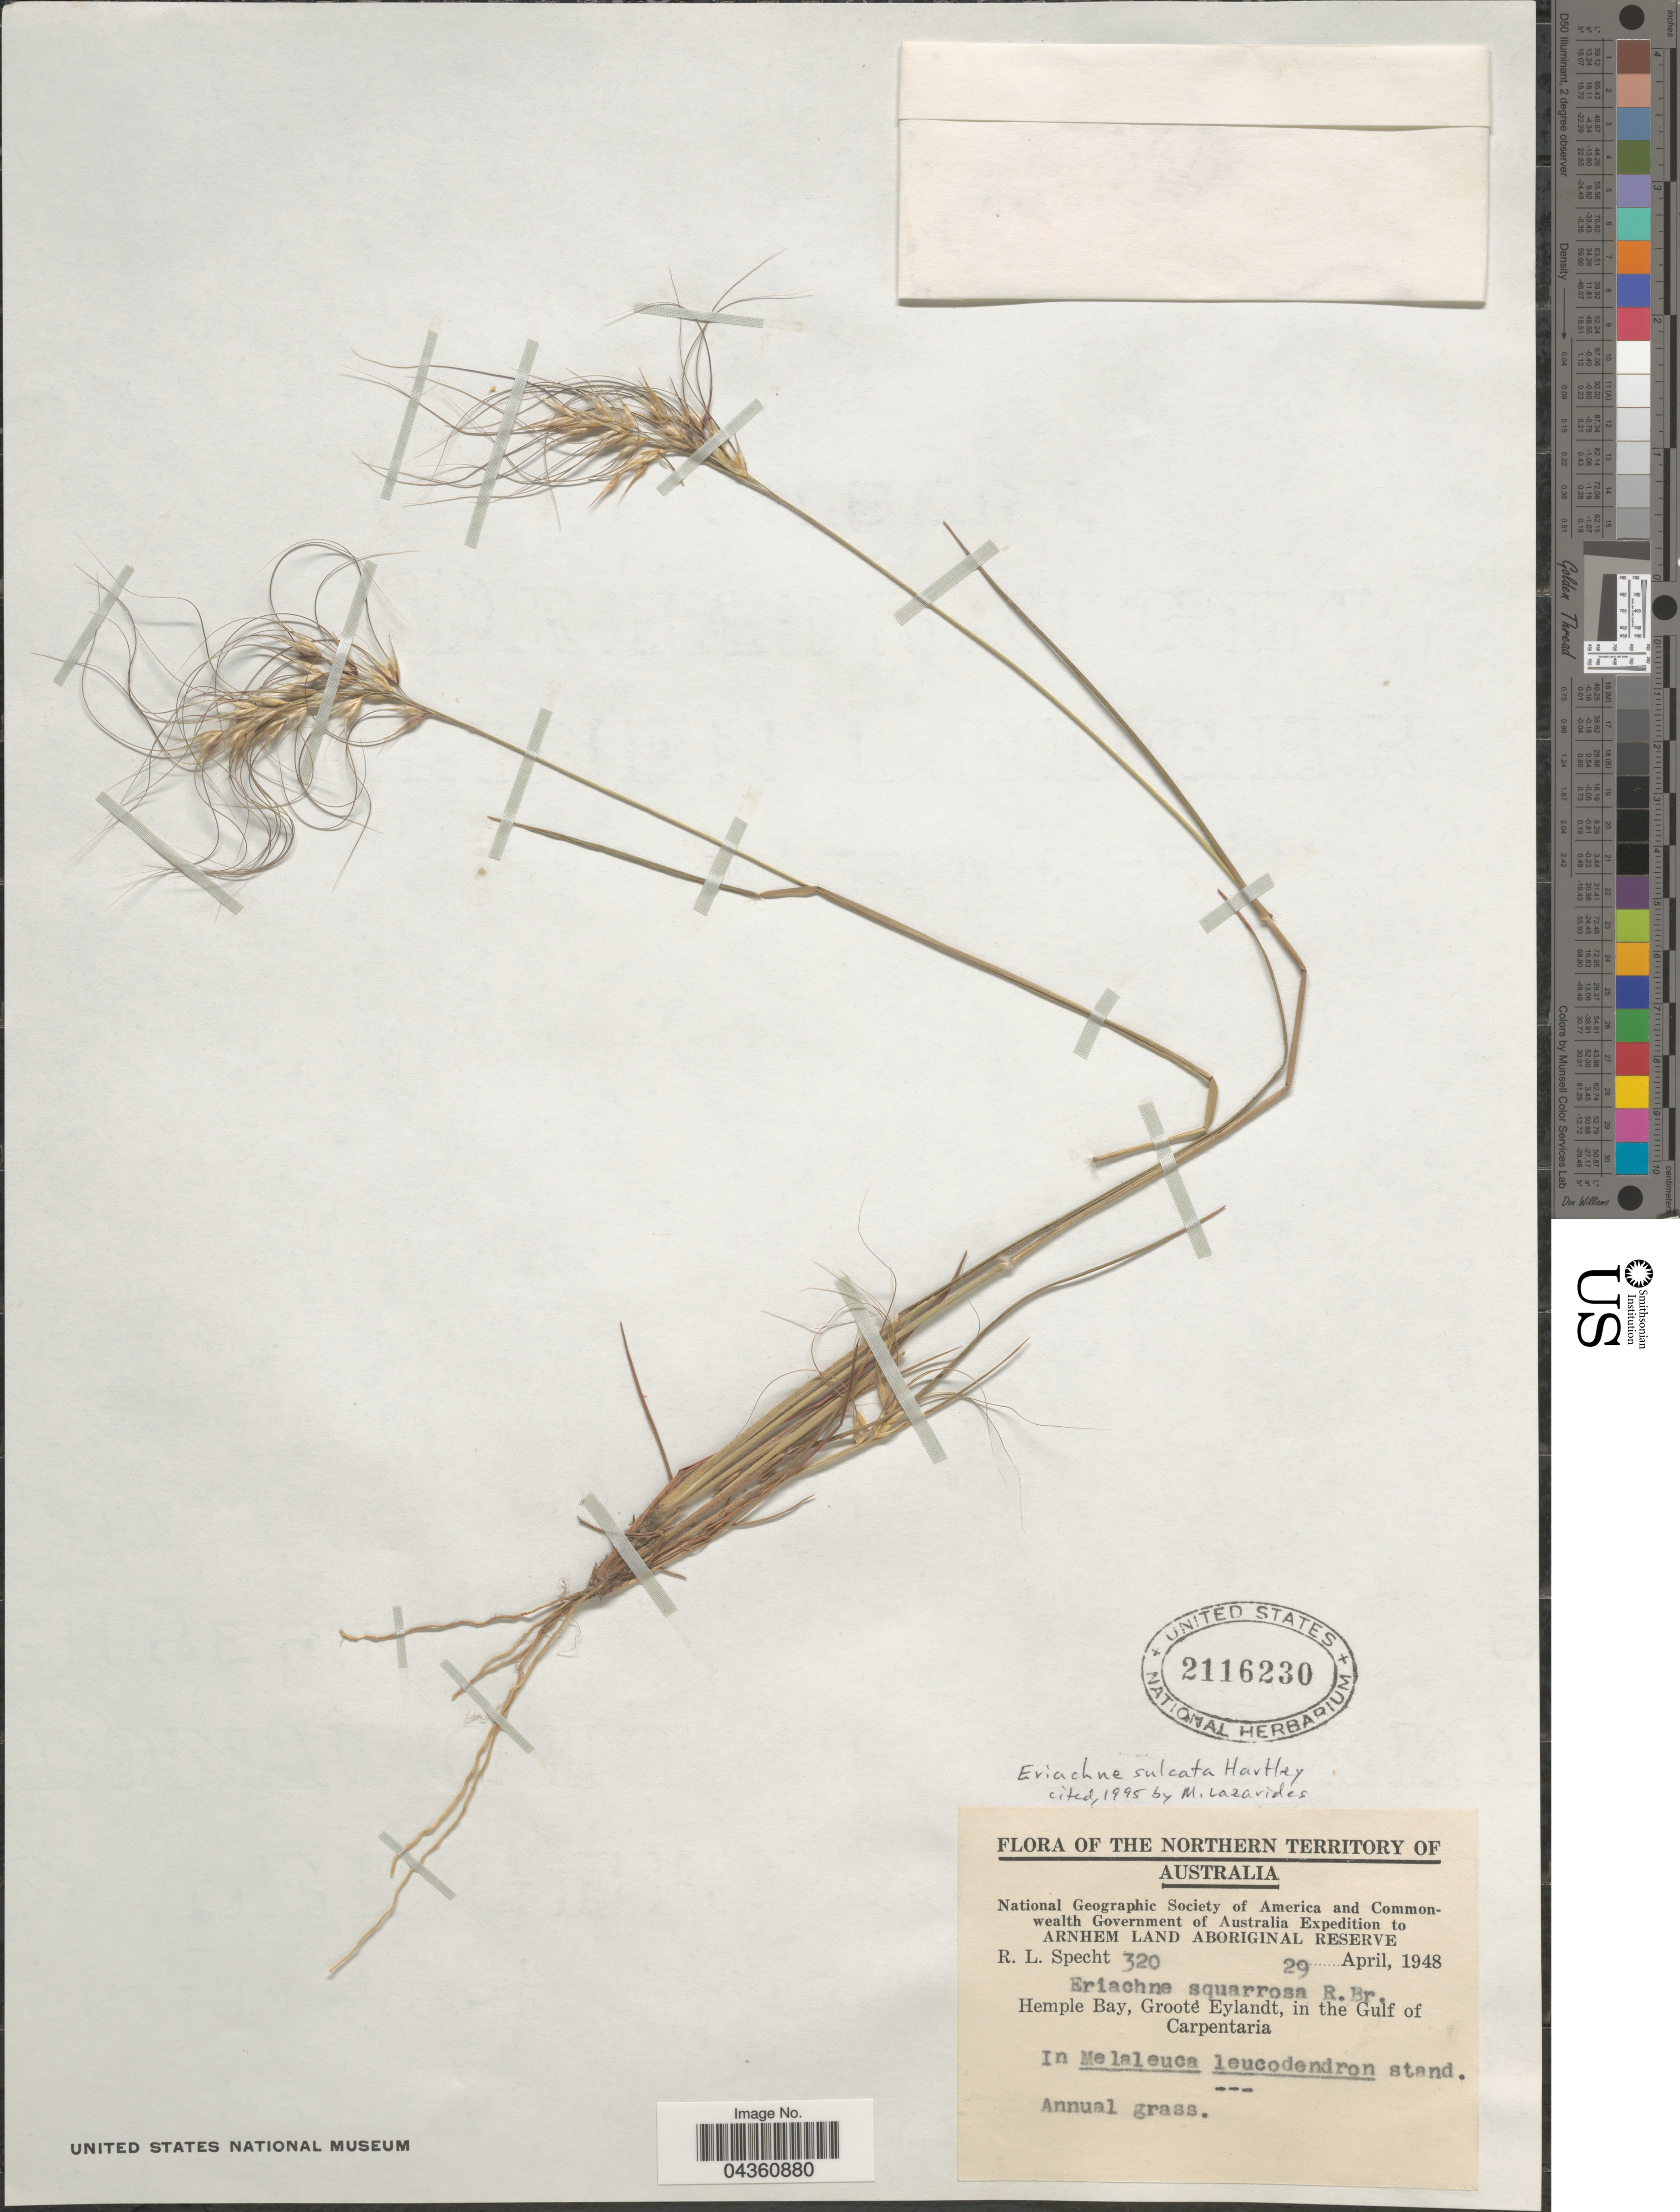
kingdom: Plantae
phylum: Tracheophyta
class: Liliopsida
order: Poales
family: Poaceae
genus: Eriachne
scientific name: Eriachne sulcata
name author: Hartley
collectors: R. L. Specht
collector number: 320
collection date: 1948-04-29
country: Australia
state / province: Northern Territory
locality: National Geographic Society of America and Commonwealth Government of Australia Expedition to Arnhem Land Aboriginal Reserve. Hemple Bay, Groote Eylandt, in the Gulf of Carpentaria.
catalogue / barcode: US 2116230